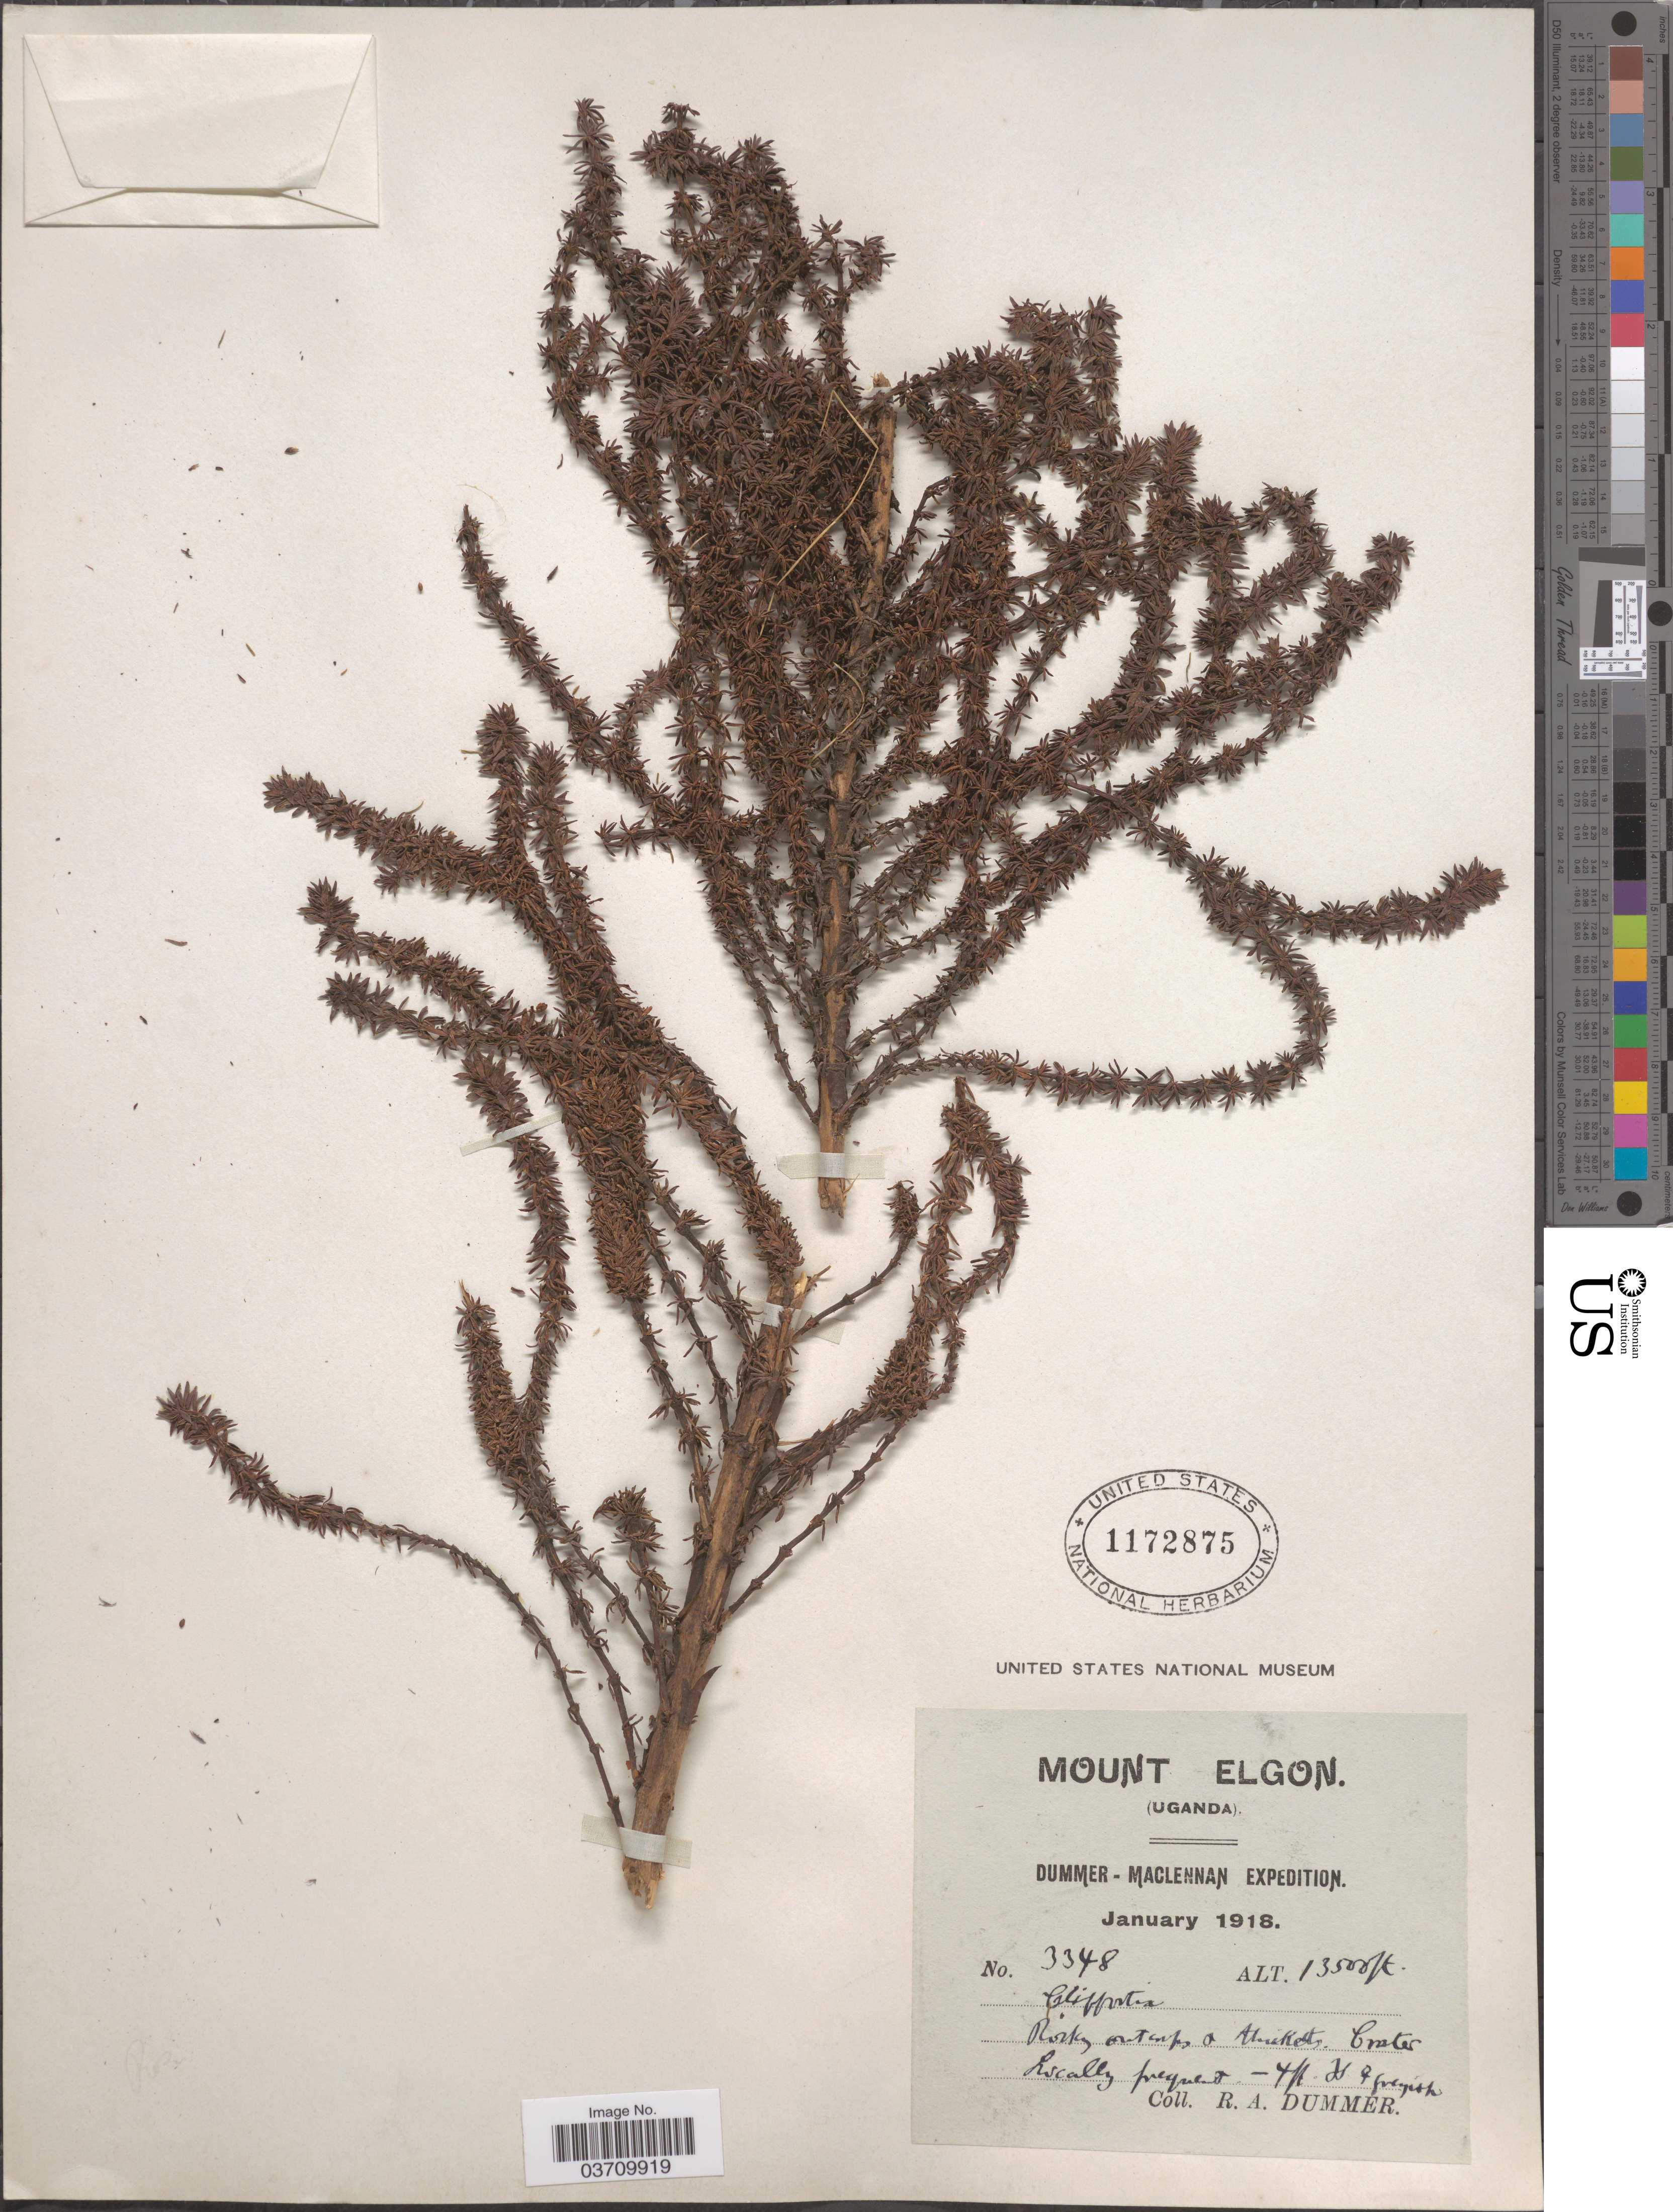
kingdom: Plantae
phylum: Tracheophyta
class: Magnoliopsida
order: Rosales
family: Rosaceae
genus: Cliffortia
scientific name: Cliffortia sp.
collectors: R. Dümmer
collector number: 3348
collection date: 1918-01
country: Uganda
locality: Mount Elgon.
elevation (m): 4115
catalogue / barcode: US 1172875